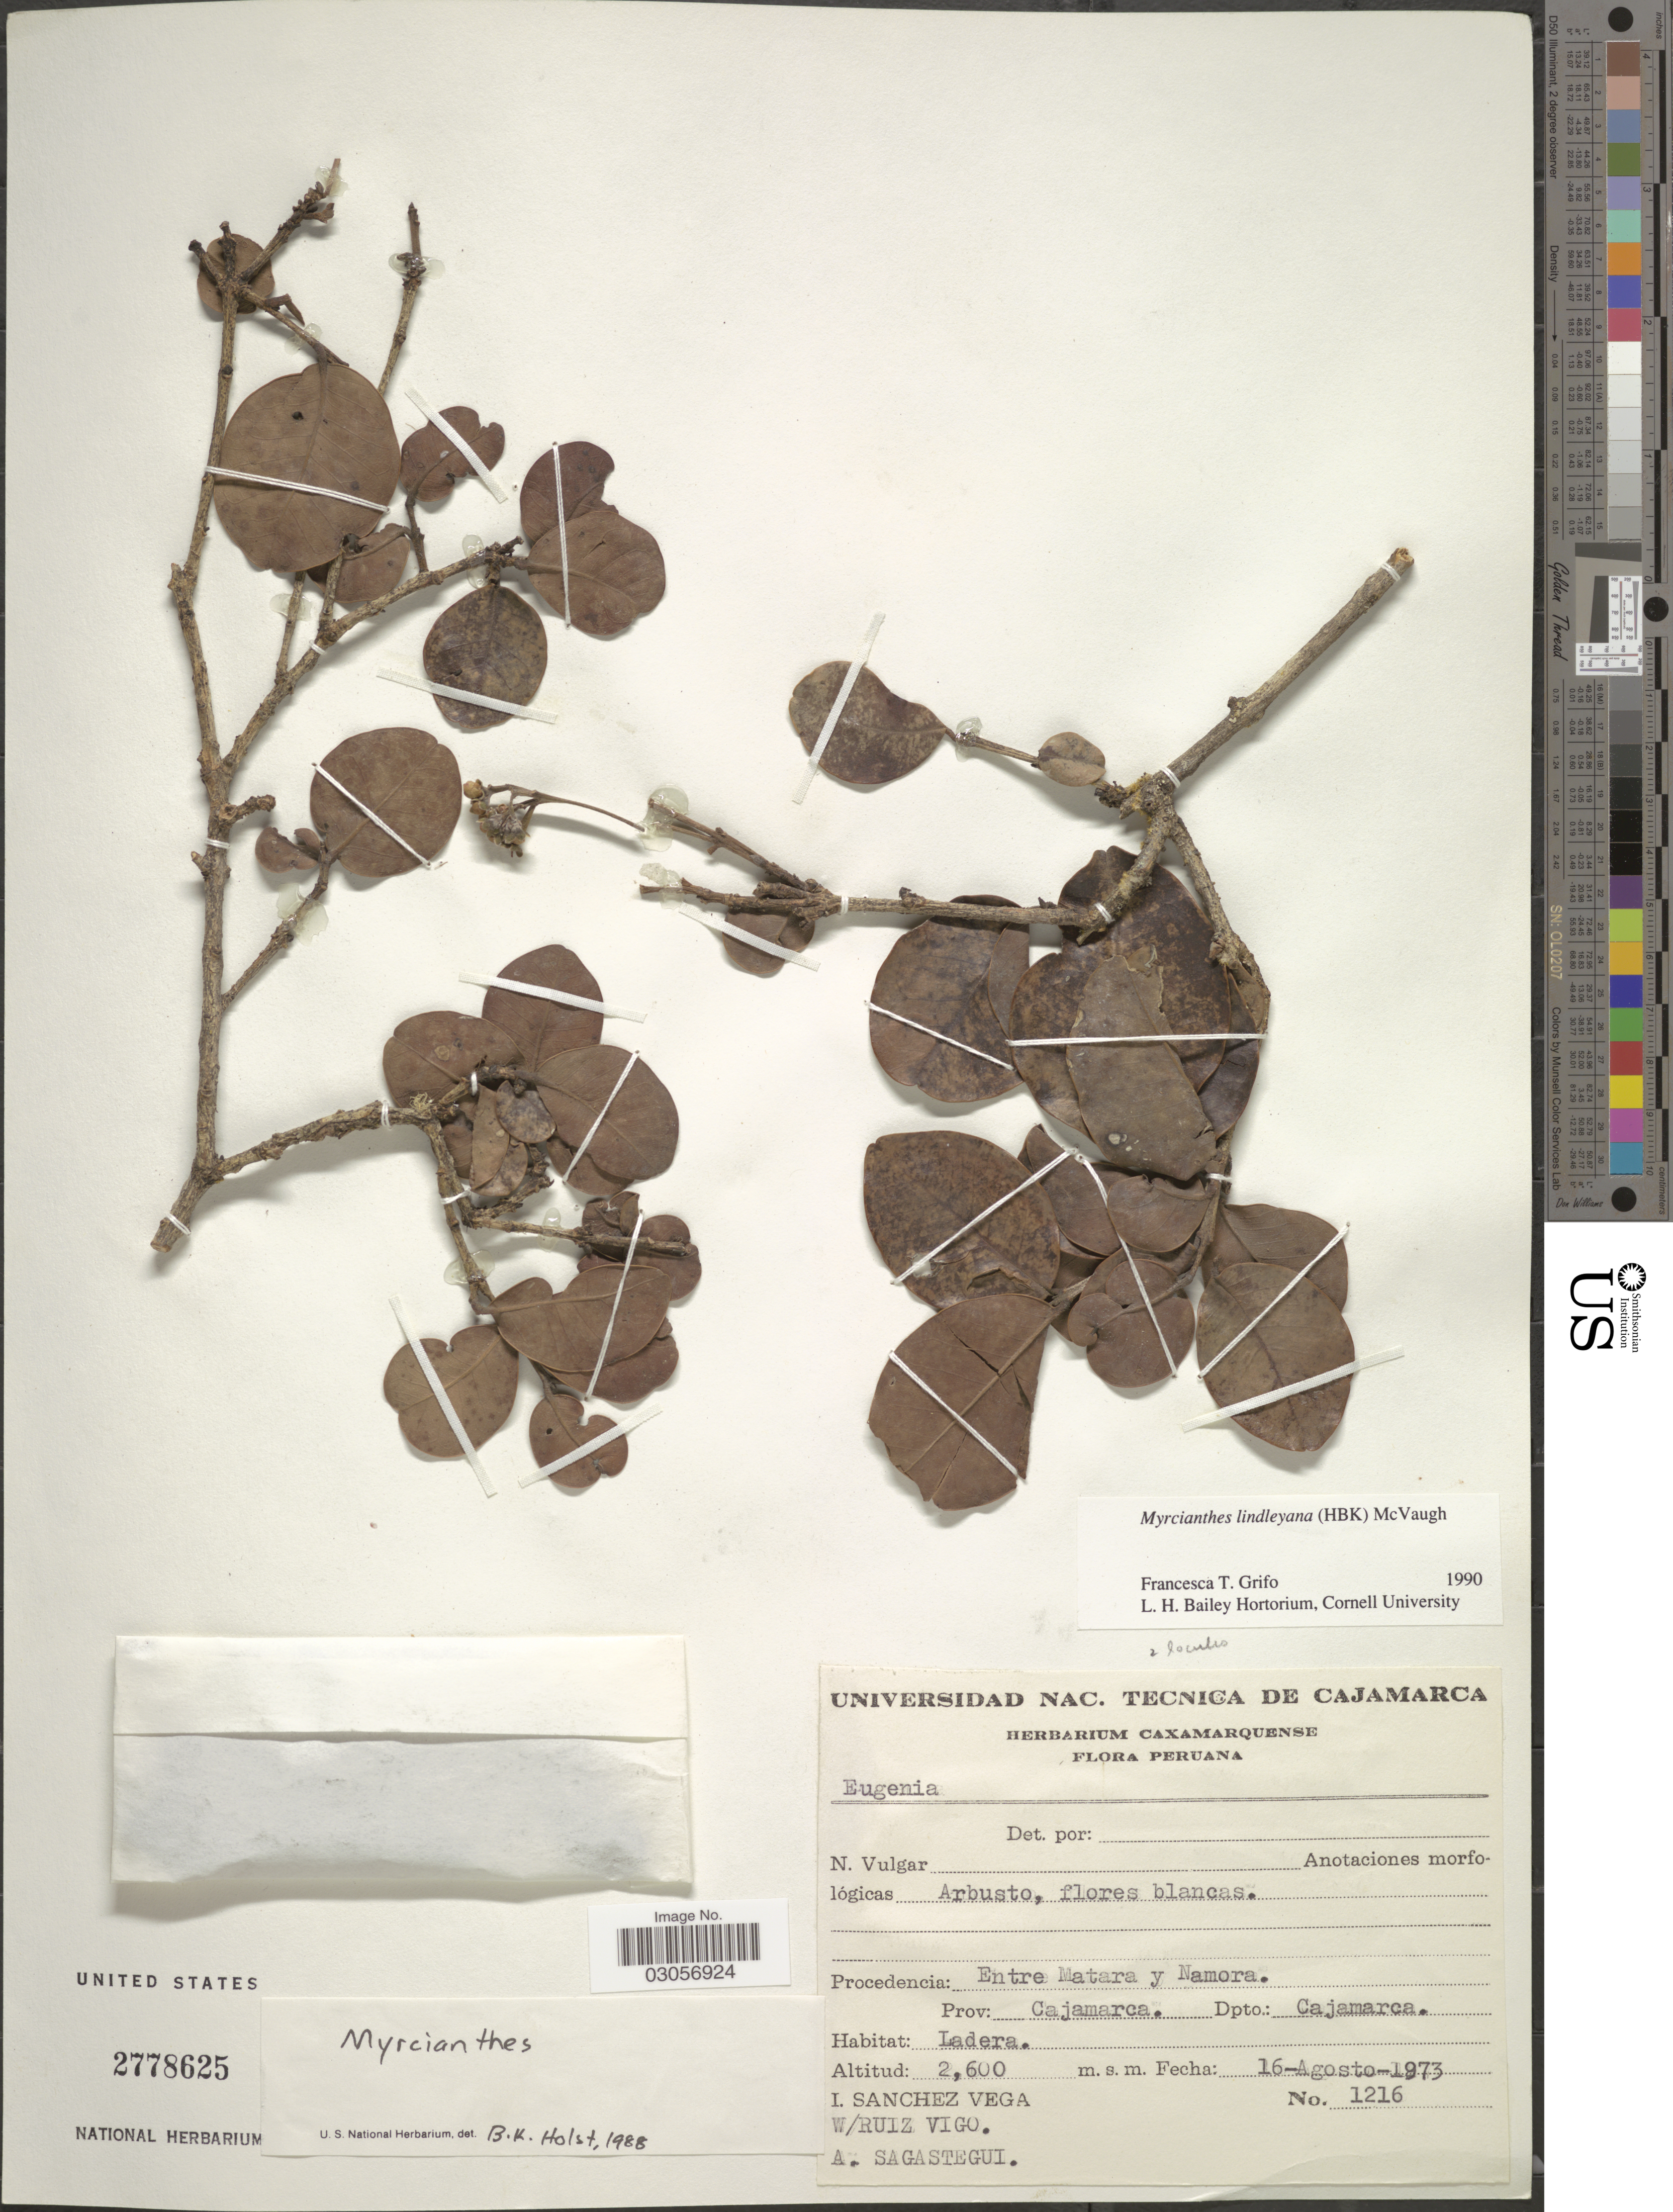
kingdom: Plantae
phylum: Tracheophyta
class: Magnoliopsida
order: Myrtales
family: Myrtaceae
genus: Myrcianthes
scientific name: Myrcianthes lindleyana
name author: (Kunth) McVaugh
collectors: I. Sánchez Vega, W. Ruiz Vigo & A. Sagastegui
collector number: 1216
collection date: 1973-08-16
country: Peru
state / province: Cajamarca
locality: Procedencia: Entre Matara y Namora. Prov.: Cajamarca. Dpto.: Cajamarca.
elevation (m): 2600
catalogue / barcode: US 2778625